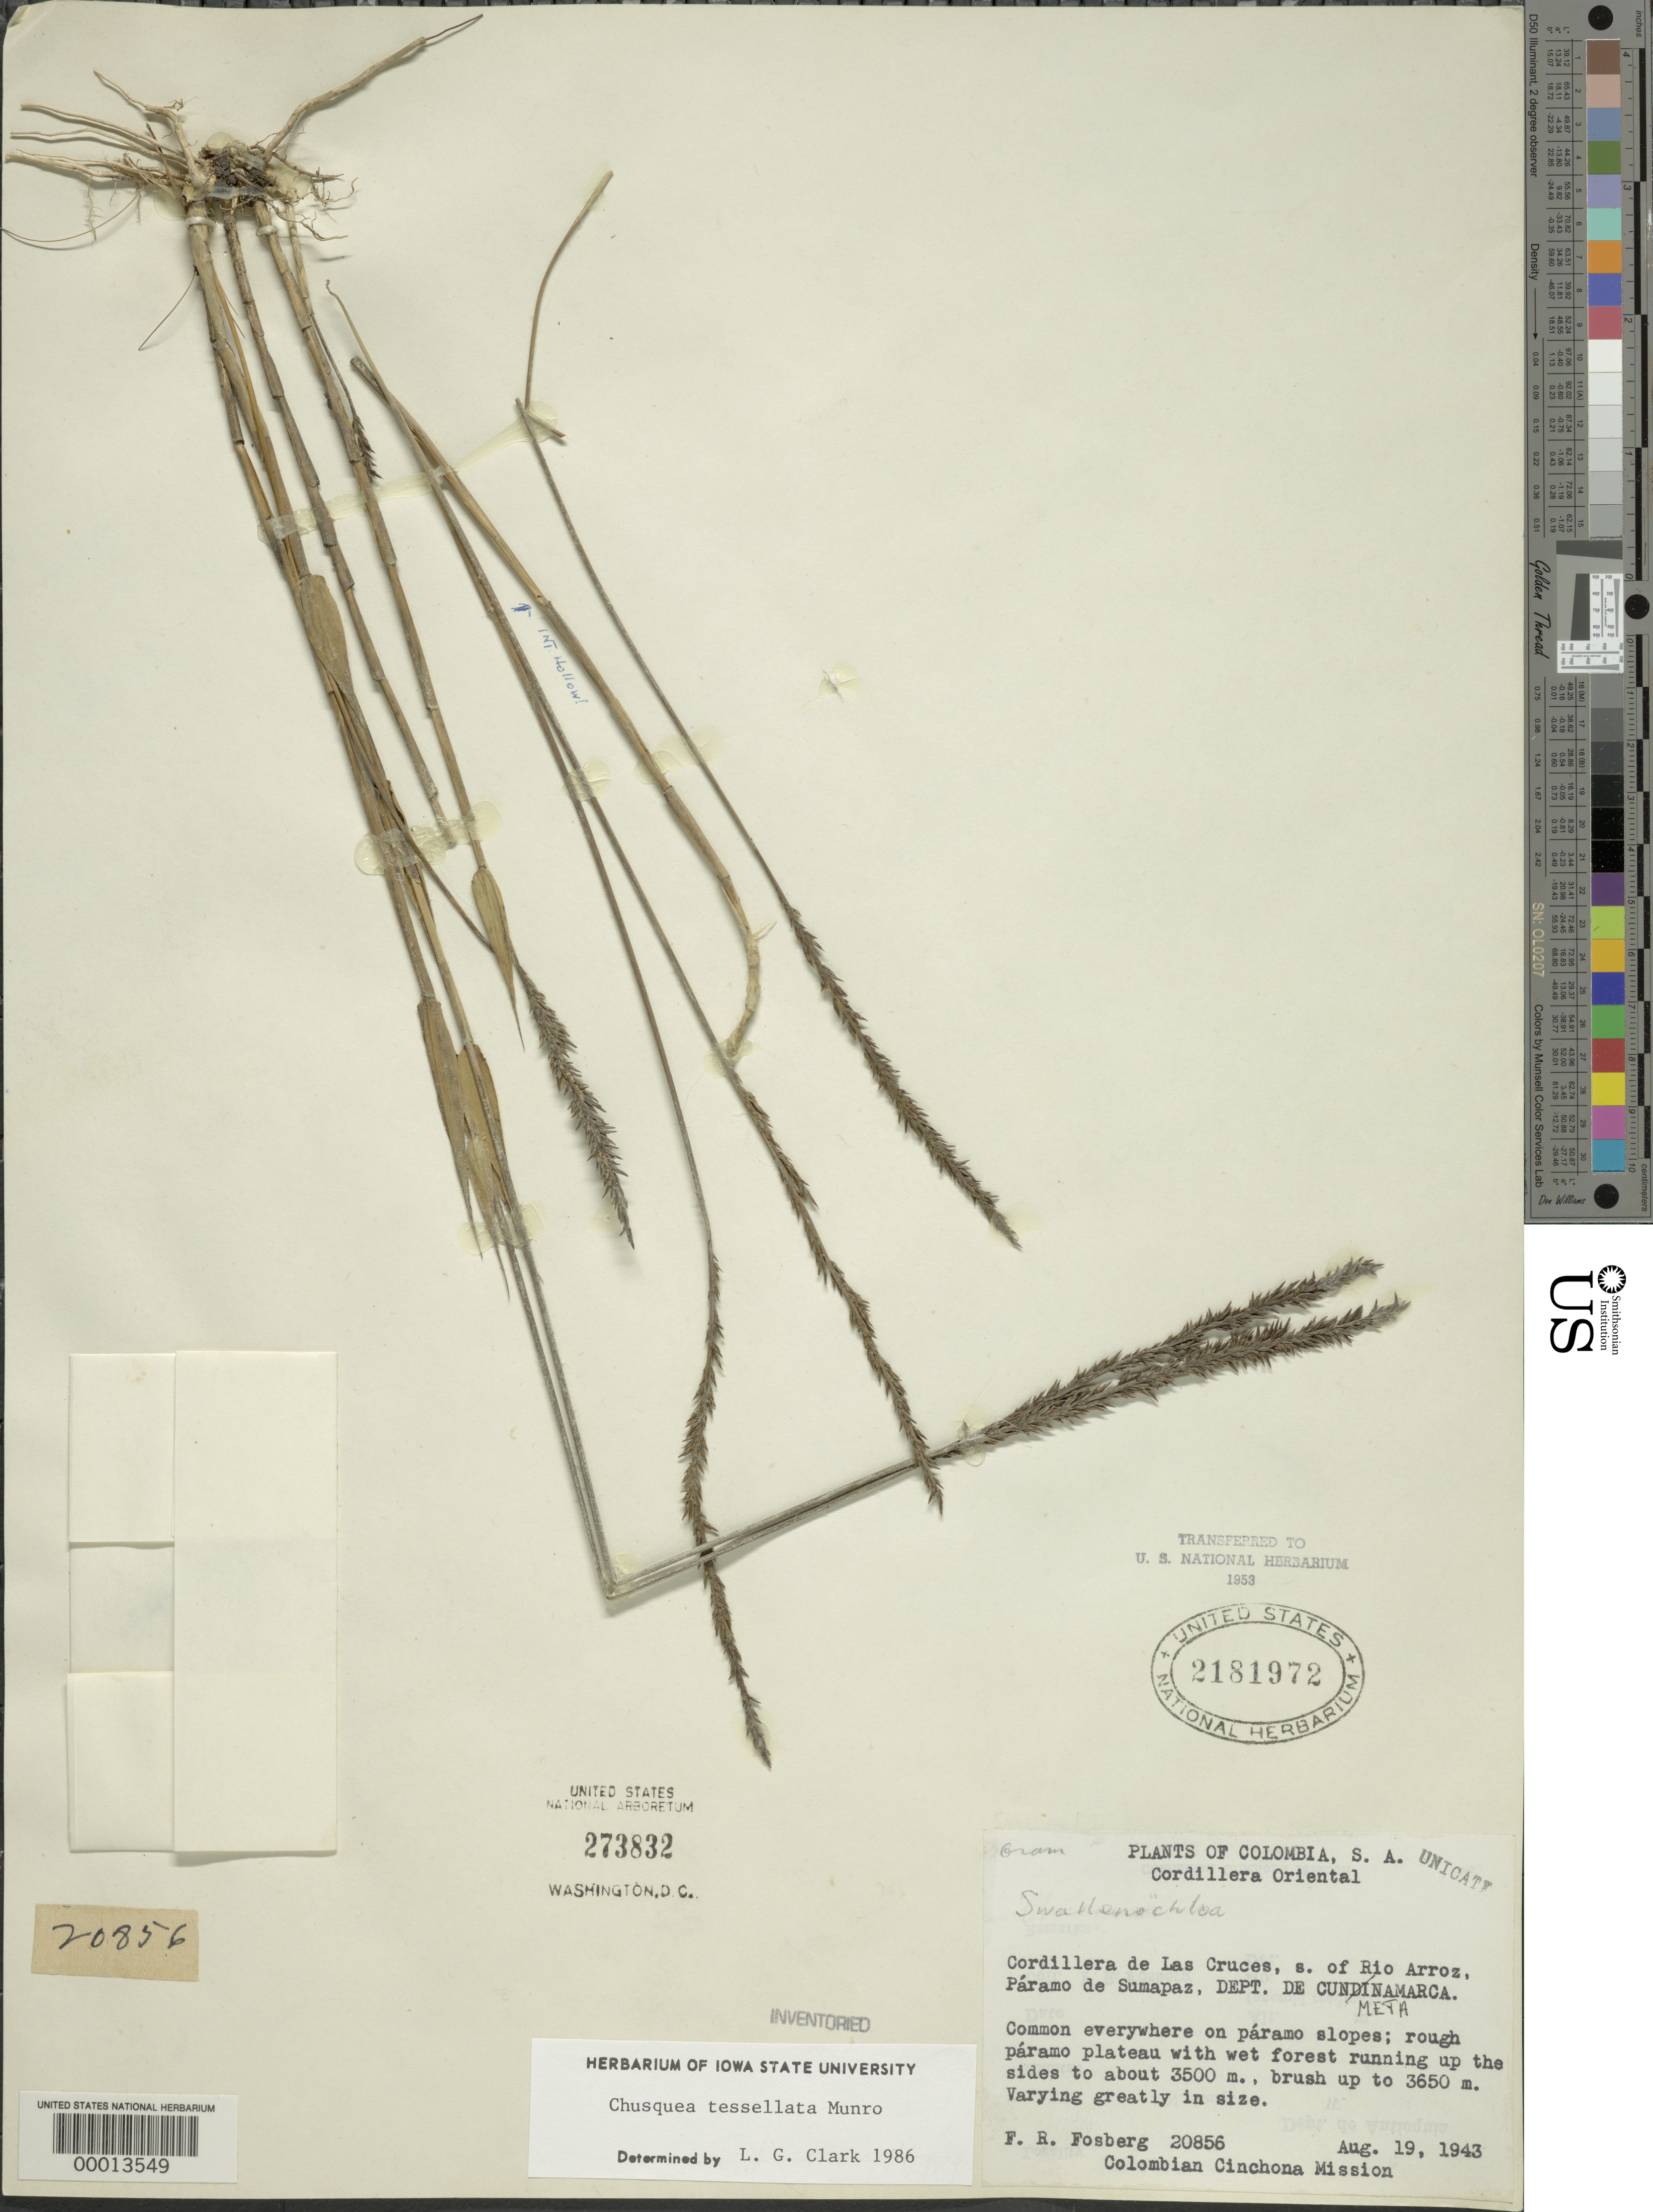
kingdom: Plantae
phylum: Tracheophyta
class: Liliopsida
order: Poales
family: Poaceae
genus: Chusquea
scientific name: Chusquea tessellata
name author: Munro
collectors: F. R. Fosberg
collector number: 20856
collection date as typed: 19 Aug 1943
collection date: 1943-08-19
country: Colombia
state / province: Cundinamarca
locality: Rio Arroz, Paramo de Sumapaz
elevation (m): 3500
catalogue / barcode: US 2181972